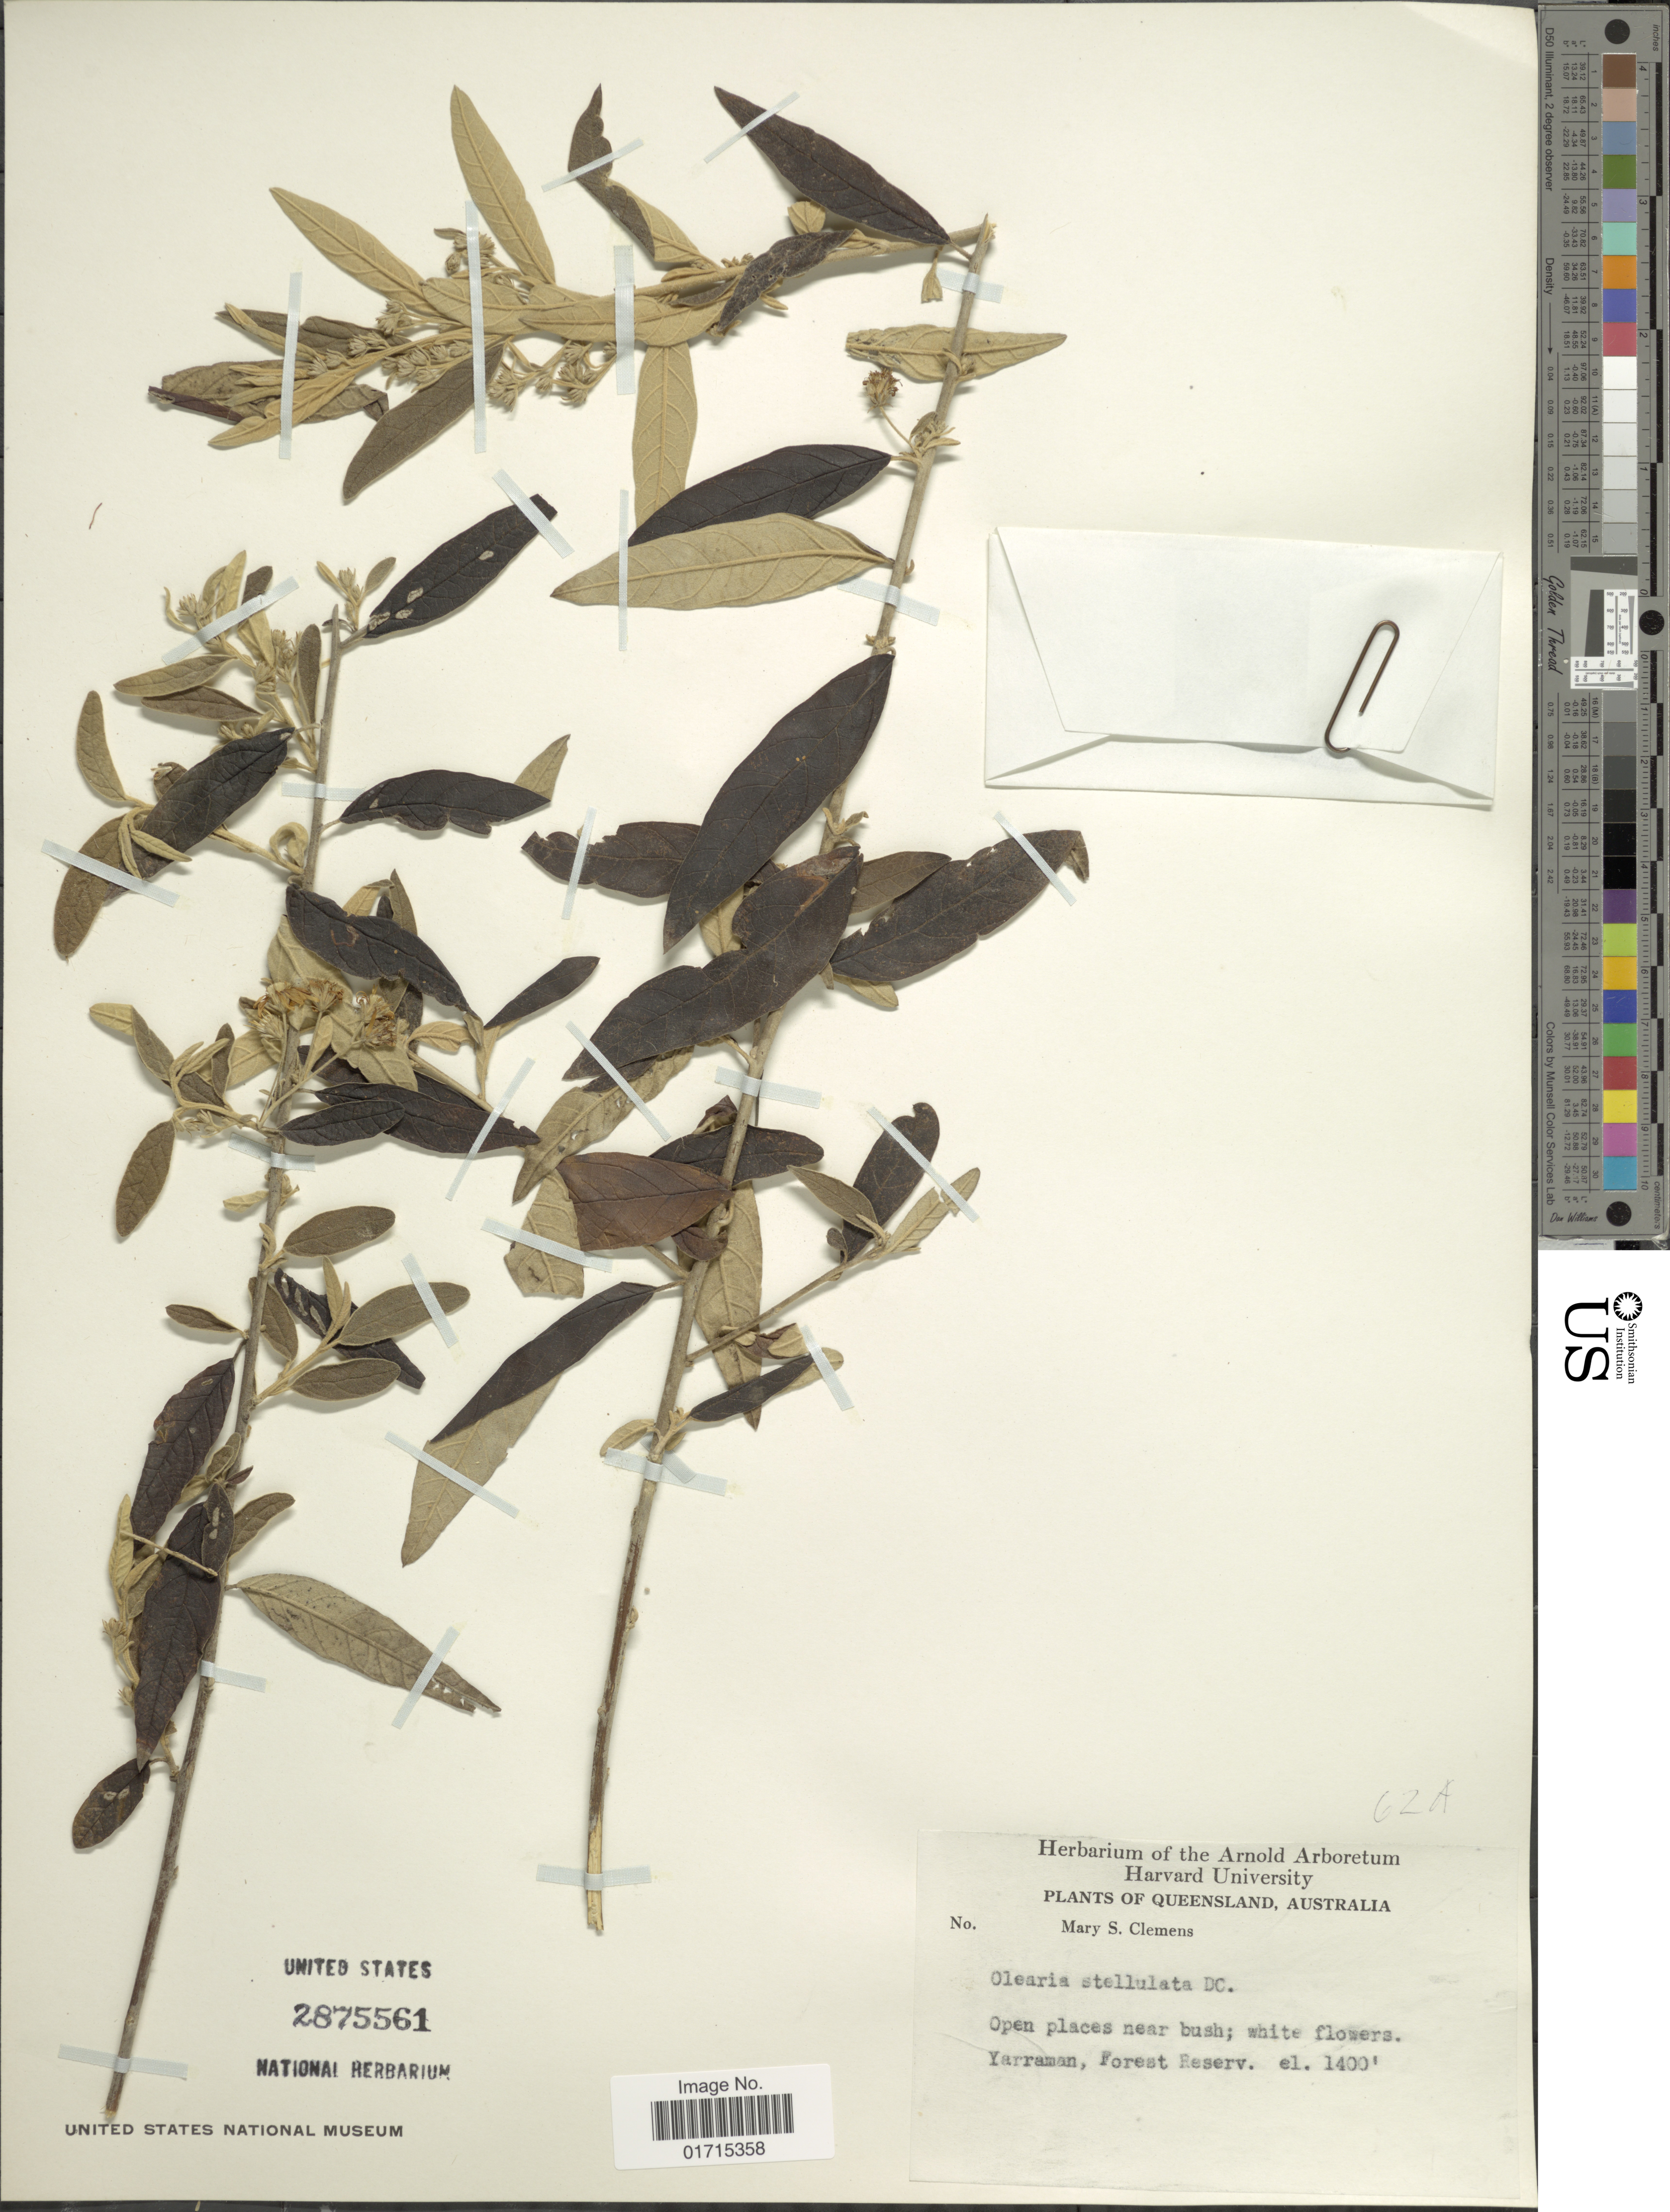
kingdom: Plantae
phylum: Tracheophyta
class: Magnoliopsida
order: Asterales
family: Asteraceae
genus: Olearia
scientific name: Olearia stellulata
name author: (Labill.) DC.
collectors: M. S. Clemens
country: Australia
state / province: Queensland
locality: Queensland, Australia. Open places near bushes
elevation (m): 427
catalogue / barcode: US 2875561